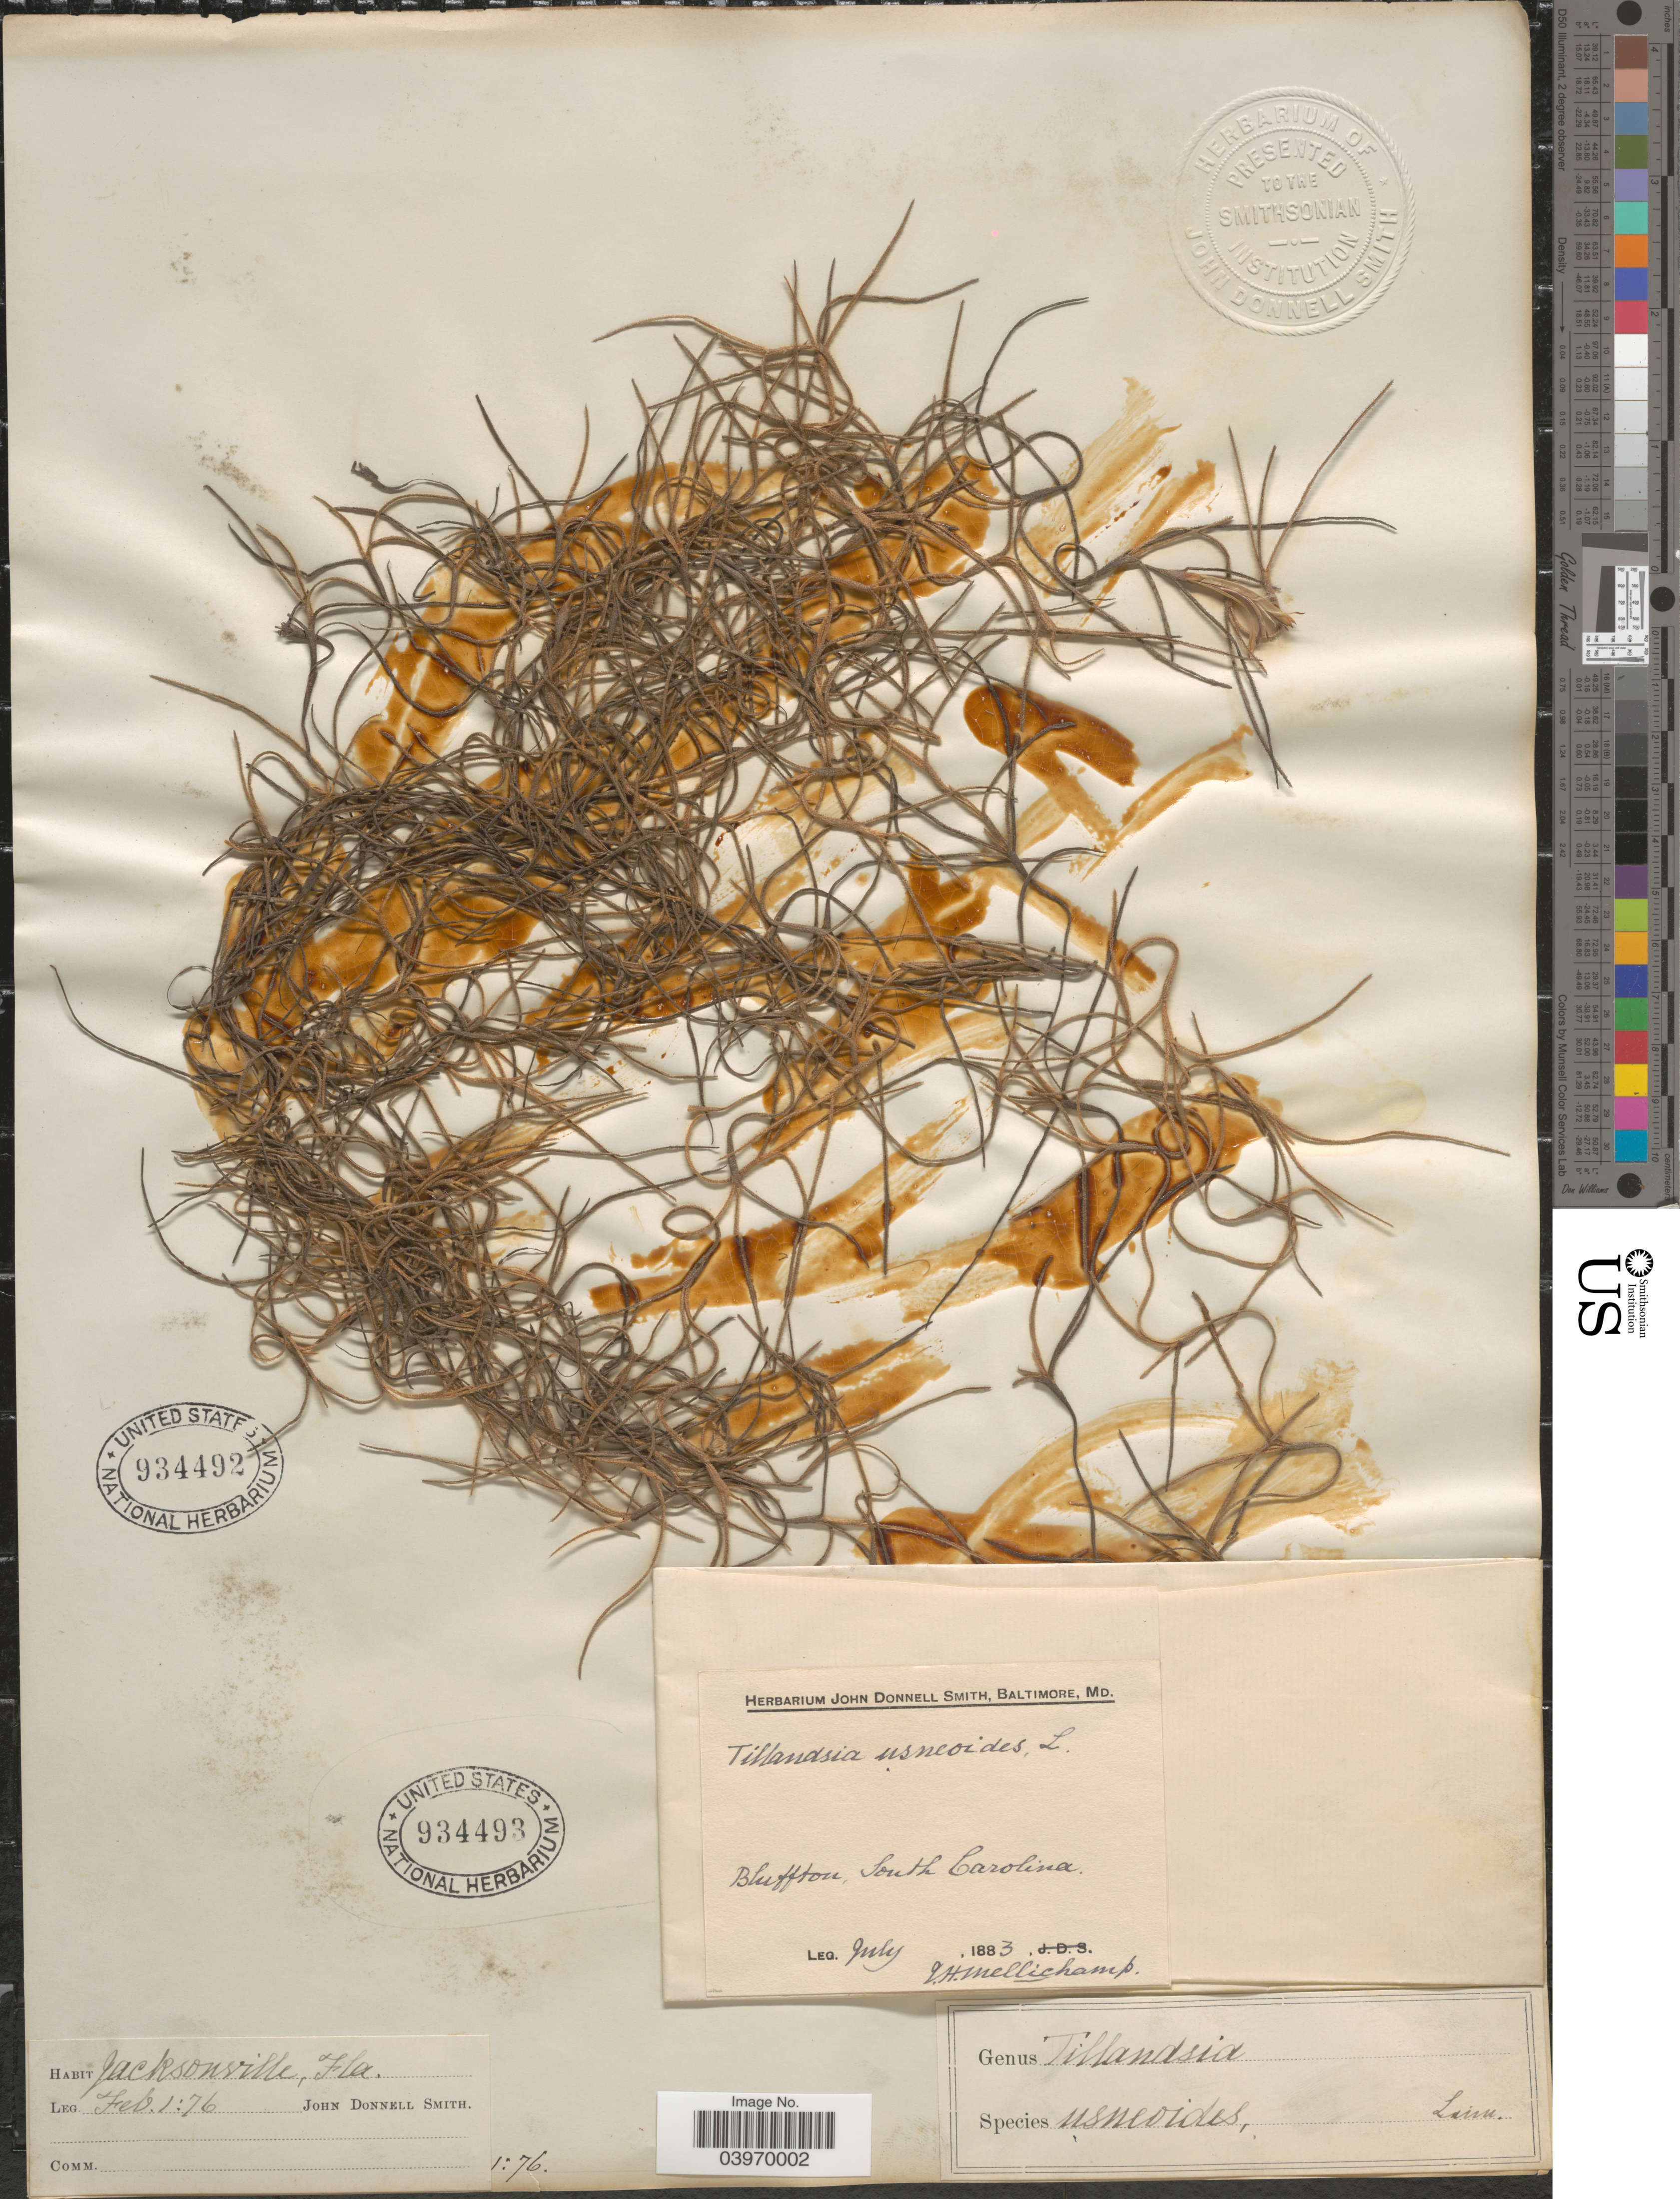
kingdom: Plantae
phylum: Tracheophyta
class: Liliopsida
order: Poales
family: Bromeliaceae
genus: Tillandsia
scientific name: Tillandsia usneoides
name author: (L.) L.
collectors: J. H. Mellichamp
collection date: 1883-07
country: United States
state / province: South Carolina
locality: Bluffton.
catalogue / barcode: US 934493-2